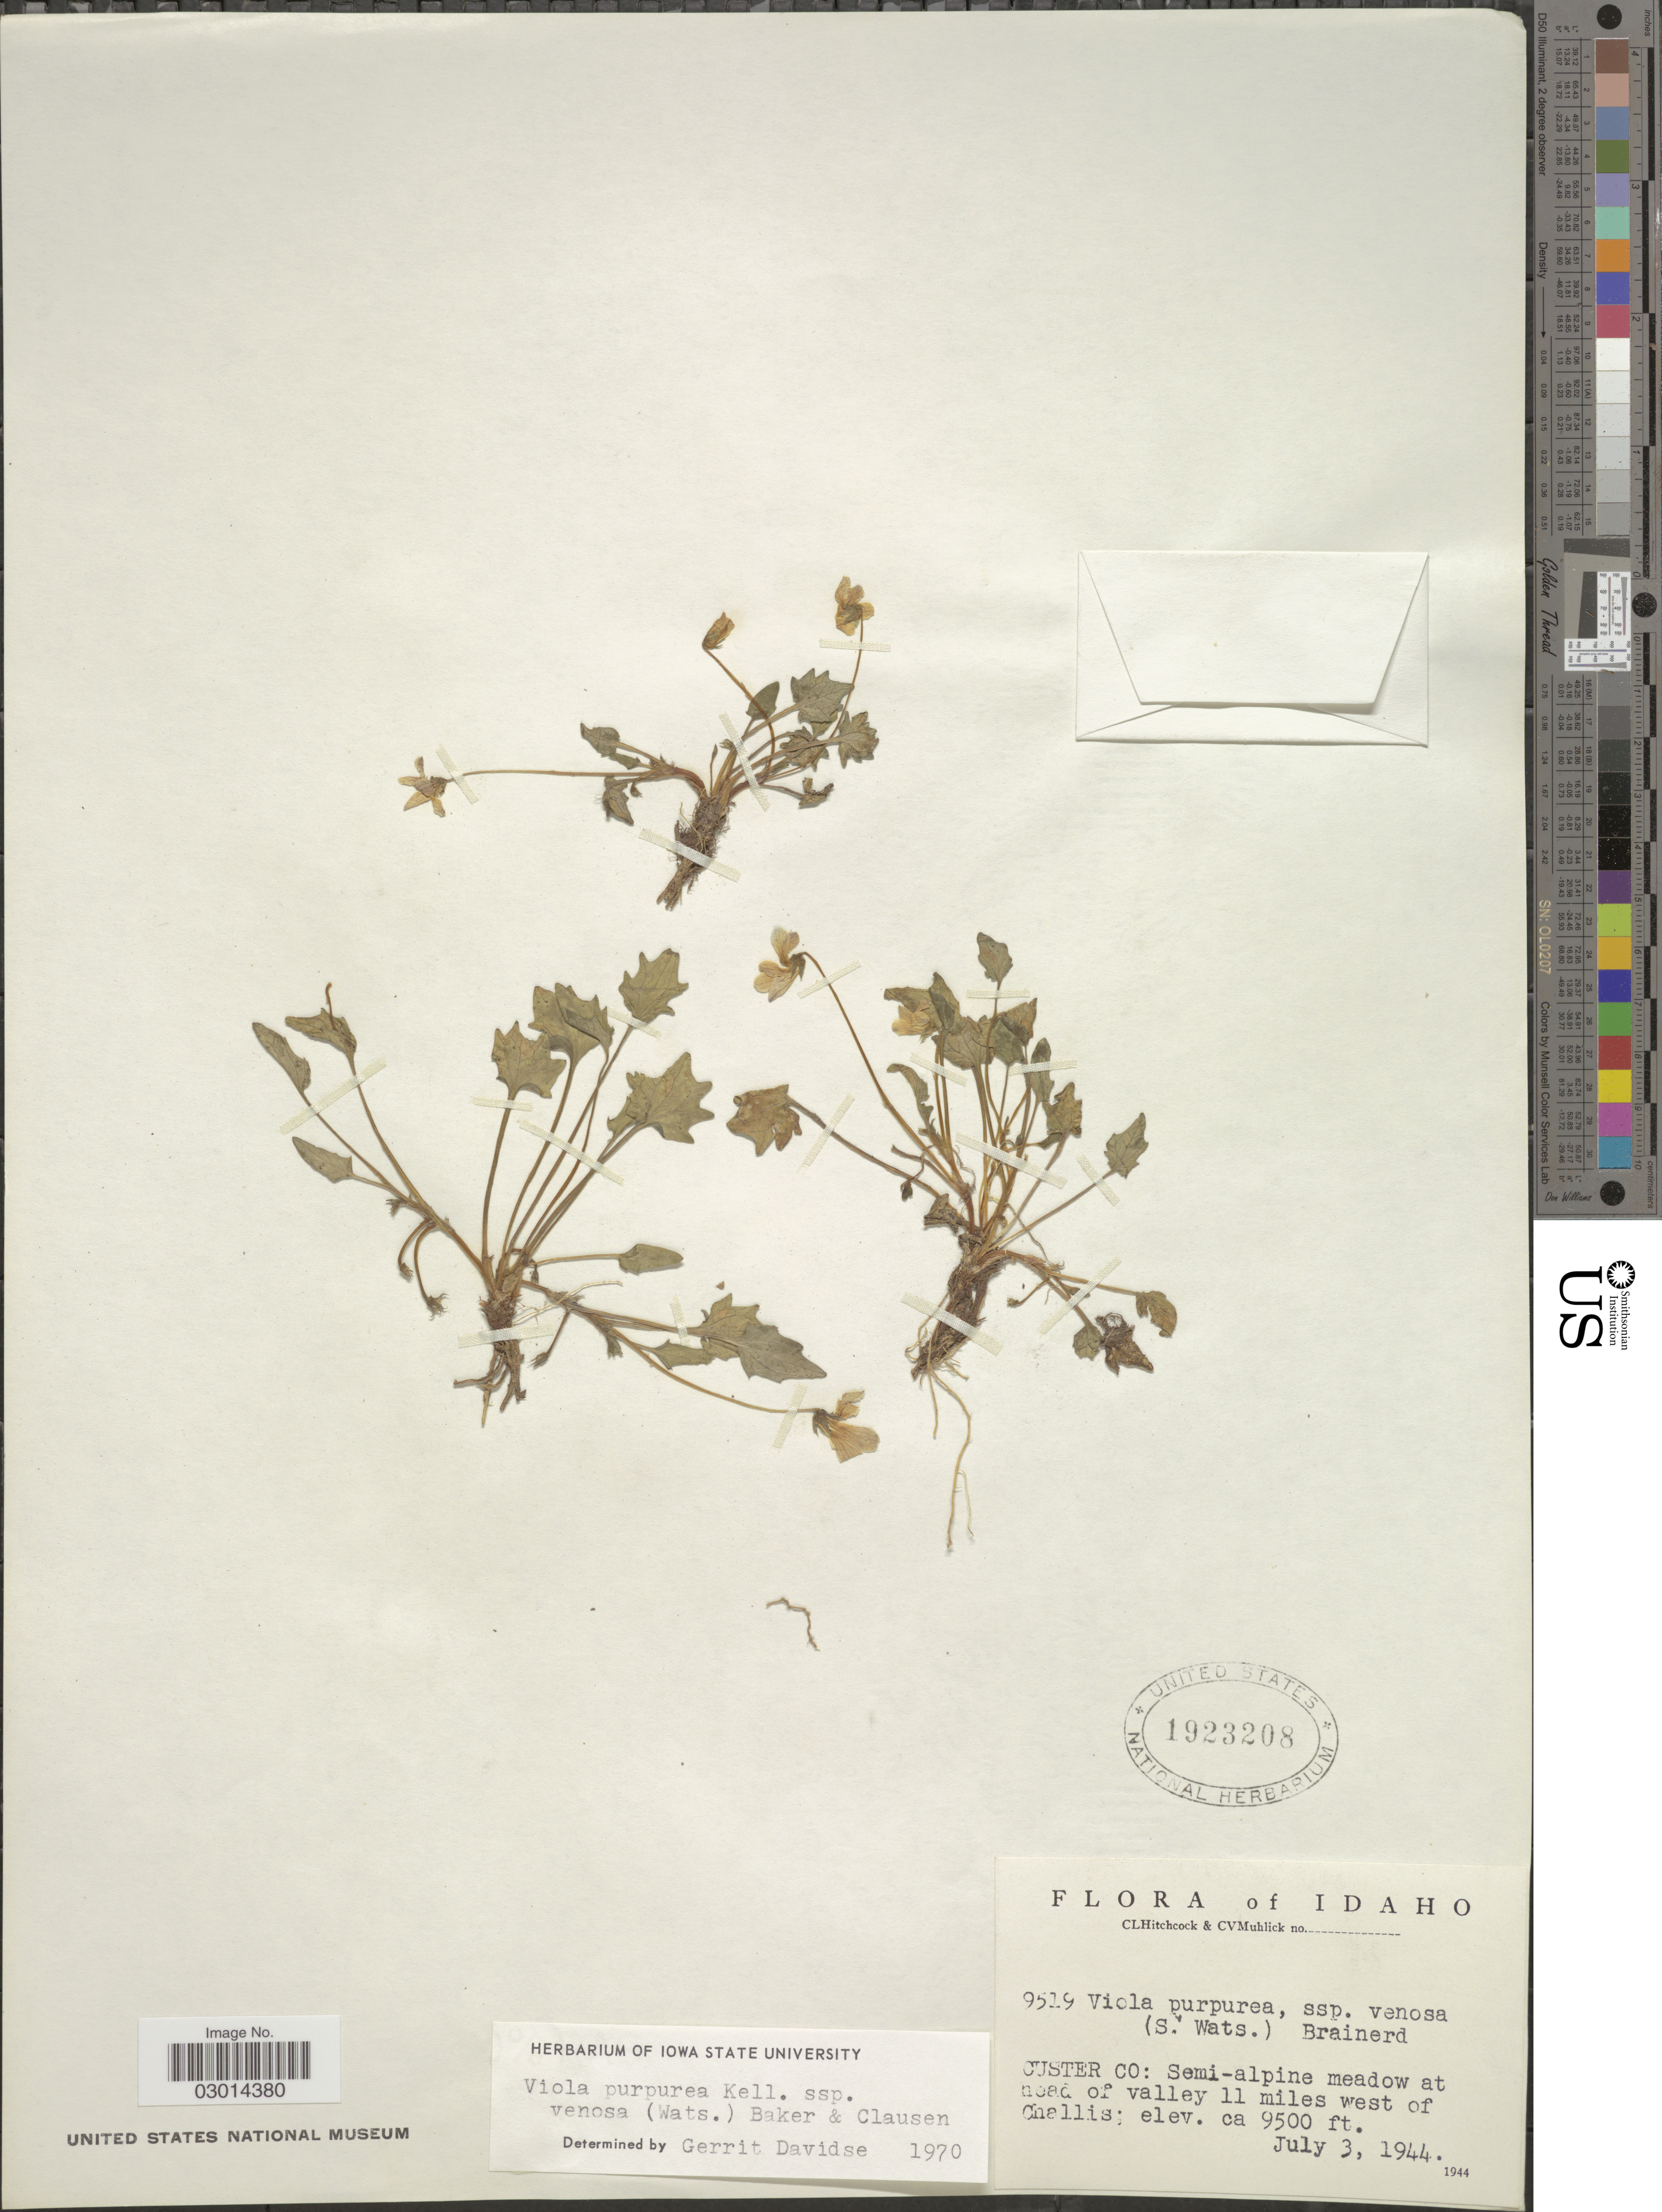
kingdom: Plantae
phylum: Tracheophyta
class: Magnoliopsida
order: Malpighiales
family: Violaceae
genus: Viola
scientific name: Viola purpurea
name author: Kellogg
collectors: C. L. Hitchcock & C. V. Muhlick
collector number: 9519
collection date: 1944-07-03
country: United States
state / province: Idaho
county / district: Custer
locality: Semi-alpine meadow at head of valley 11 miles west of Challis.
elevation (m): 2896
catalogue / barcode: US 1923208